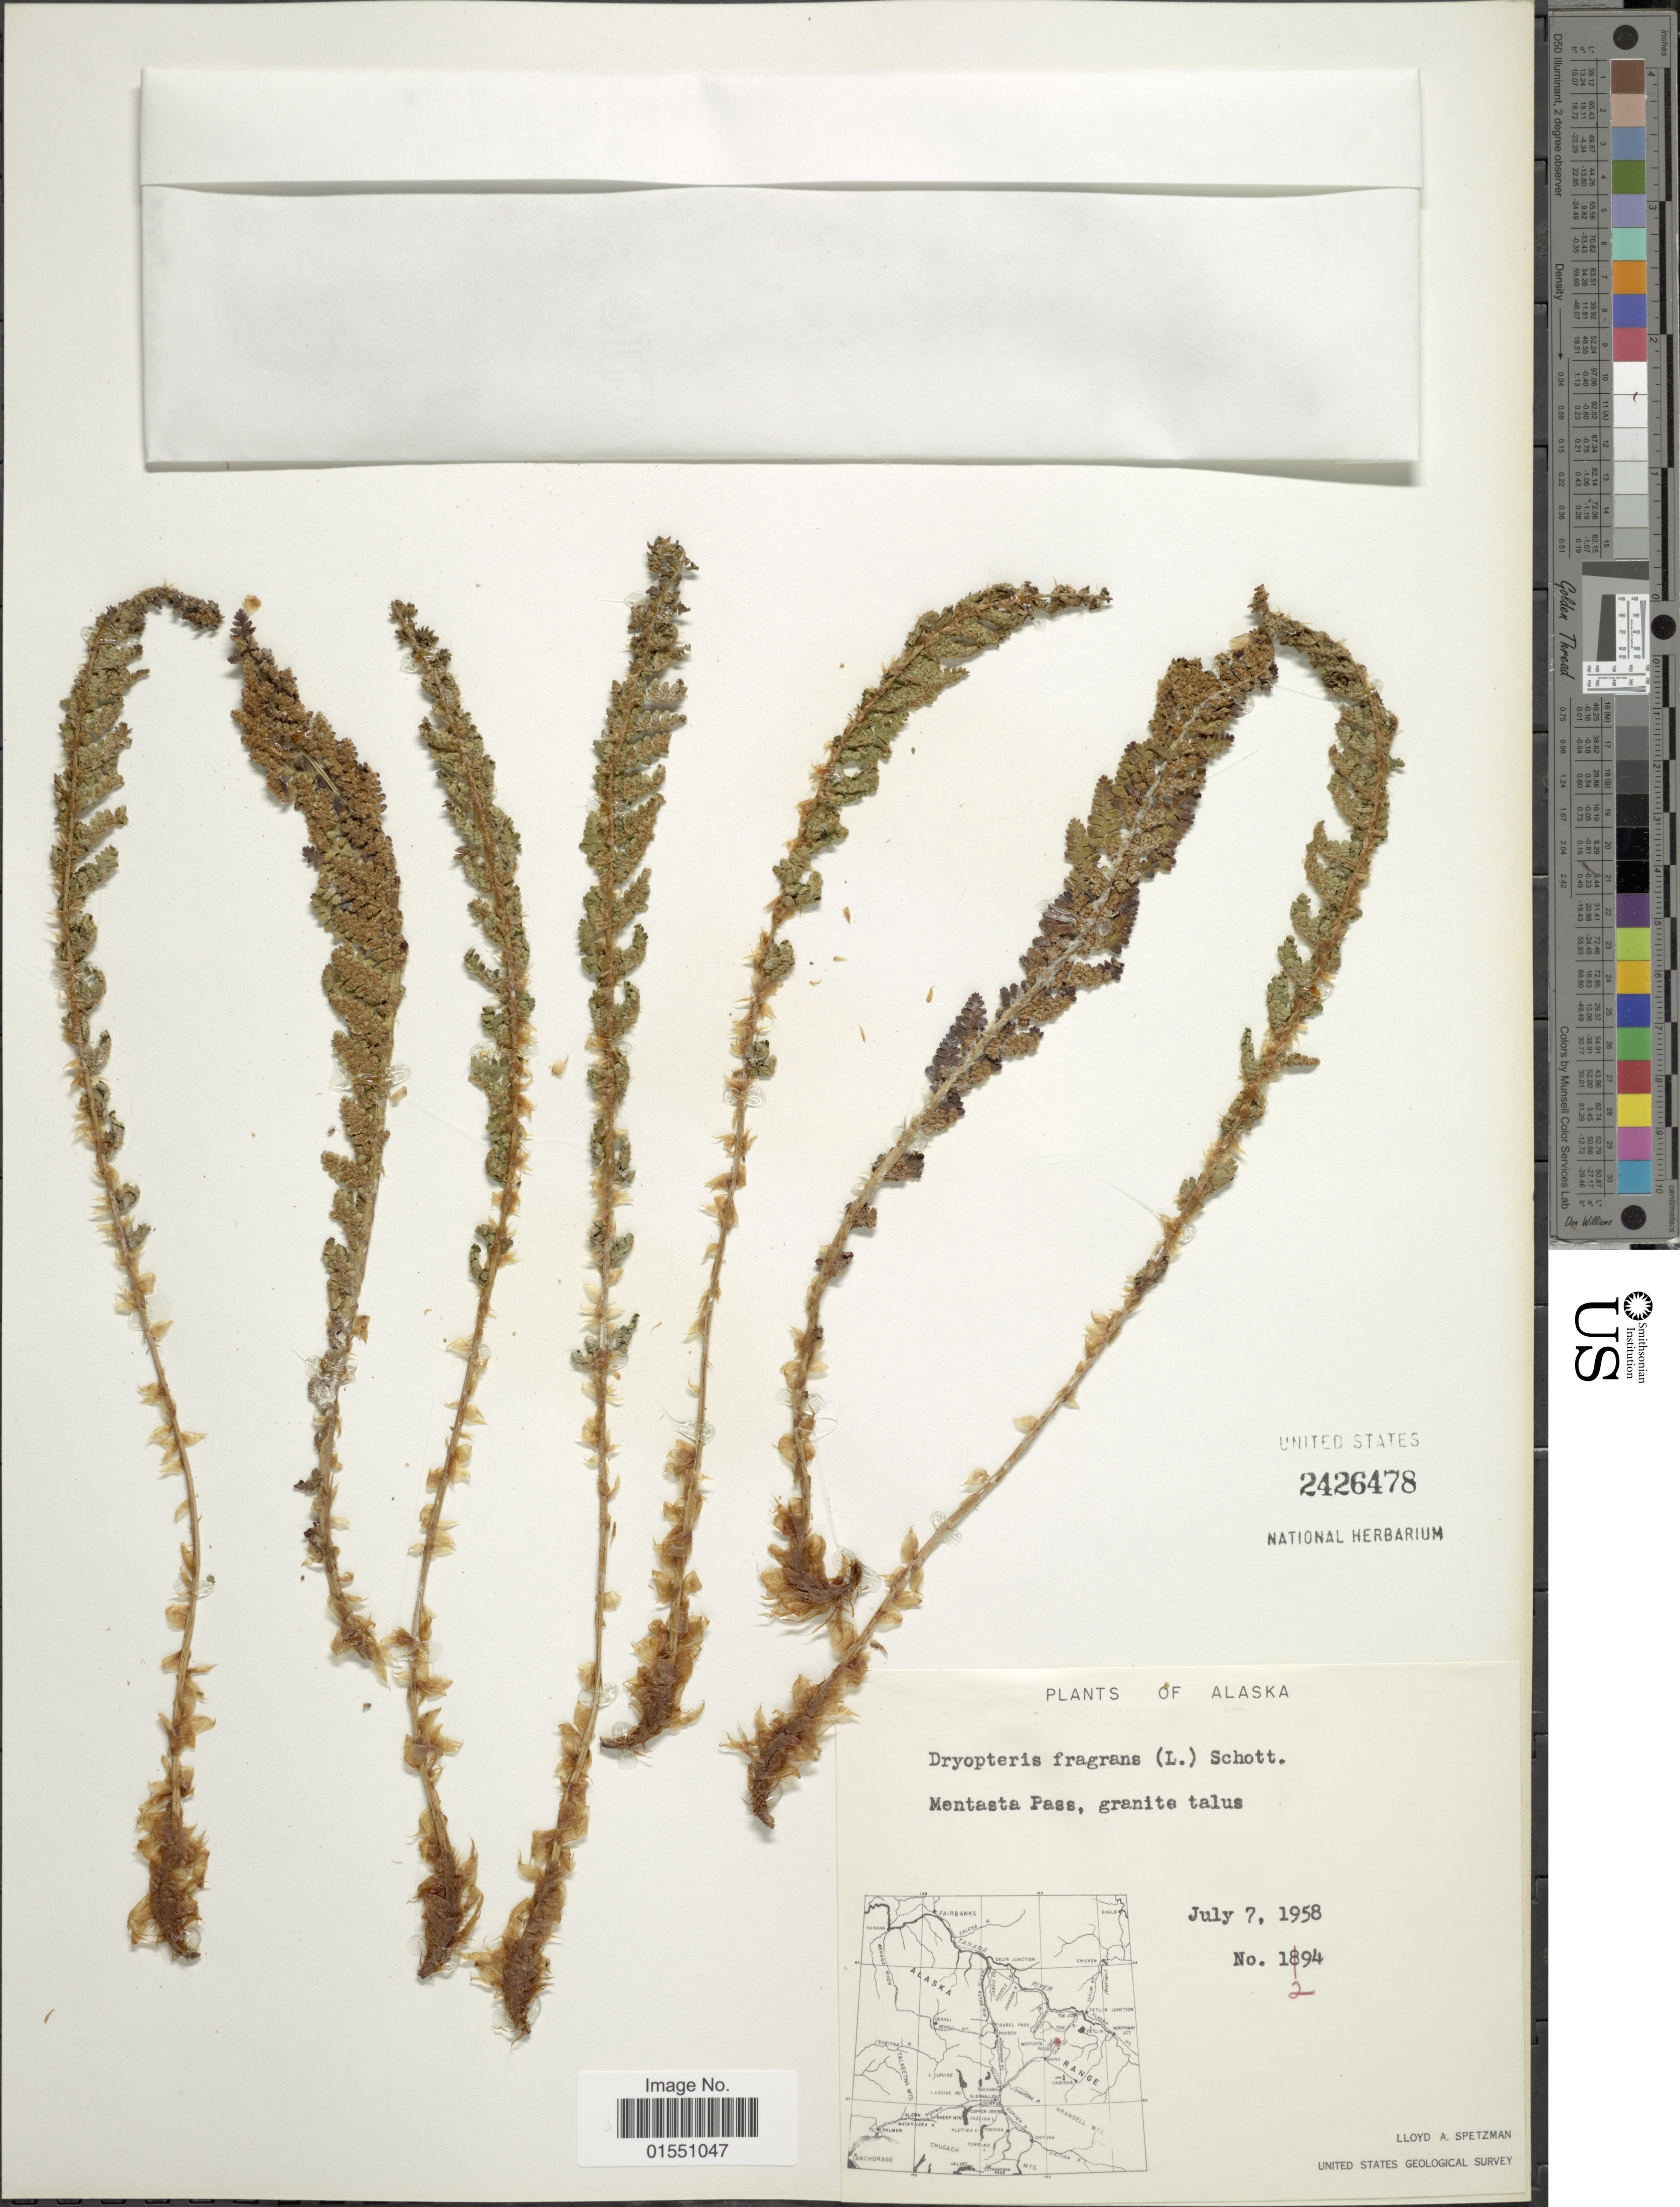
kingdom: Plantae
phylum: Tracheophyta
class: Polypodiopsida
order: Polypodiales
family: Dryopteridaceae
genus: Dryopteris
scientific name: Dryopteris fragrans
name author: (L.) Schott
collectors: L. Spetzman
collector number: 1294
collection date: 1958-07-07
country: United States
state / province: Alaska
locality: Mentasta Pass, granite talus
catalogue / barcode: US 2426478